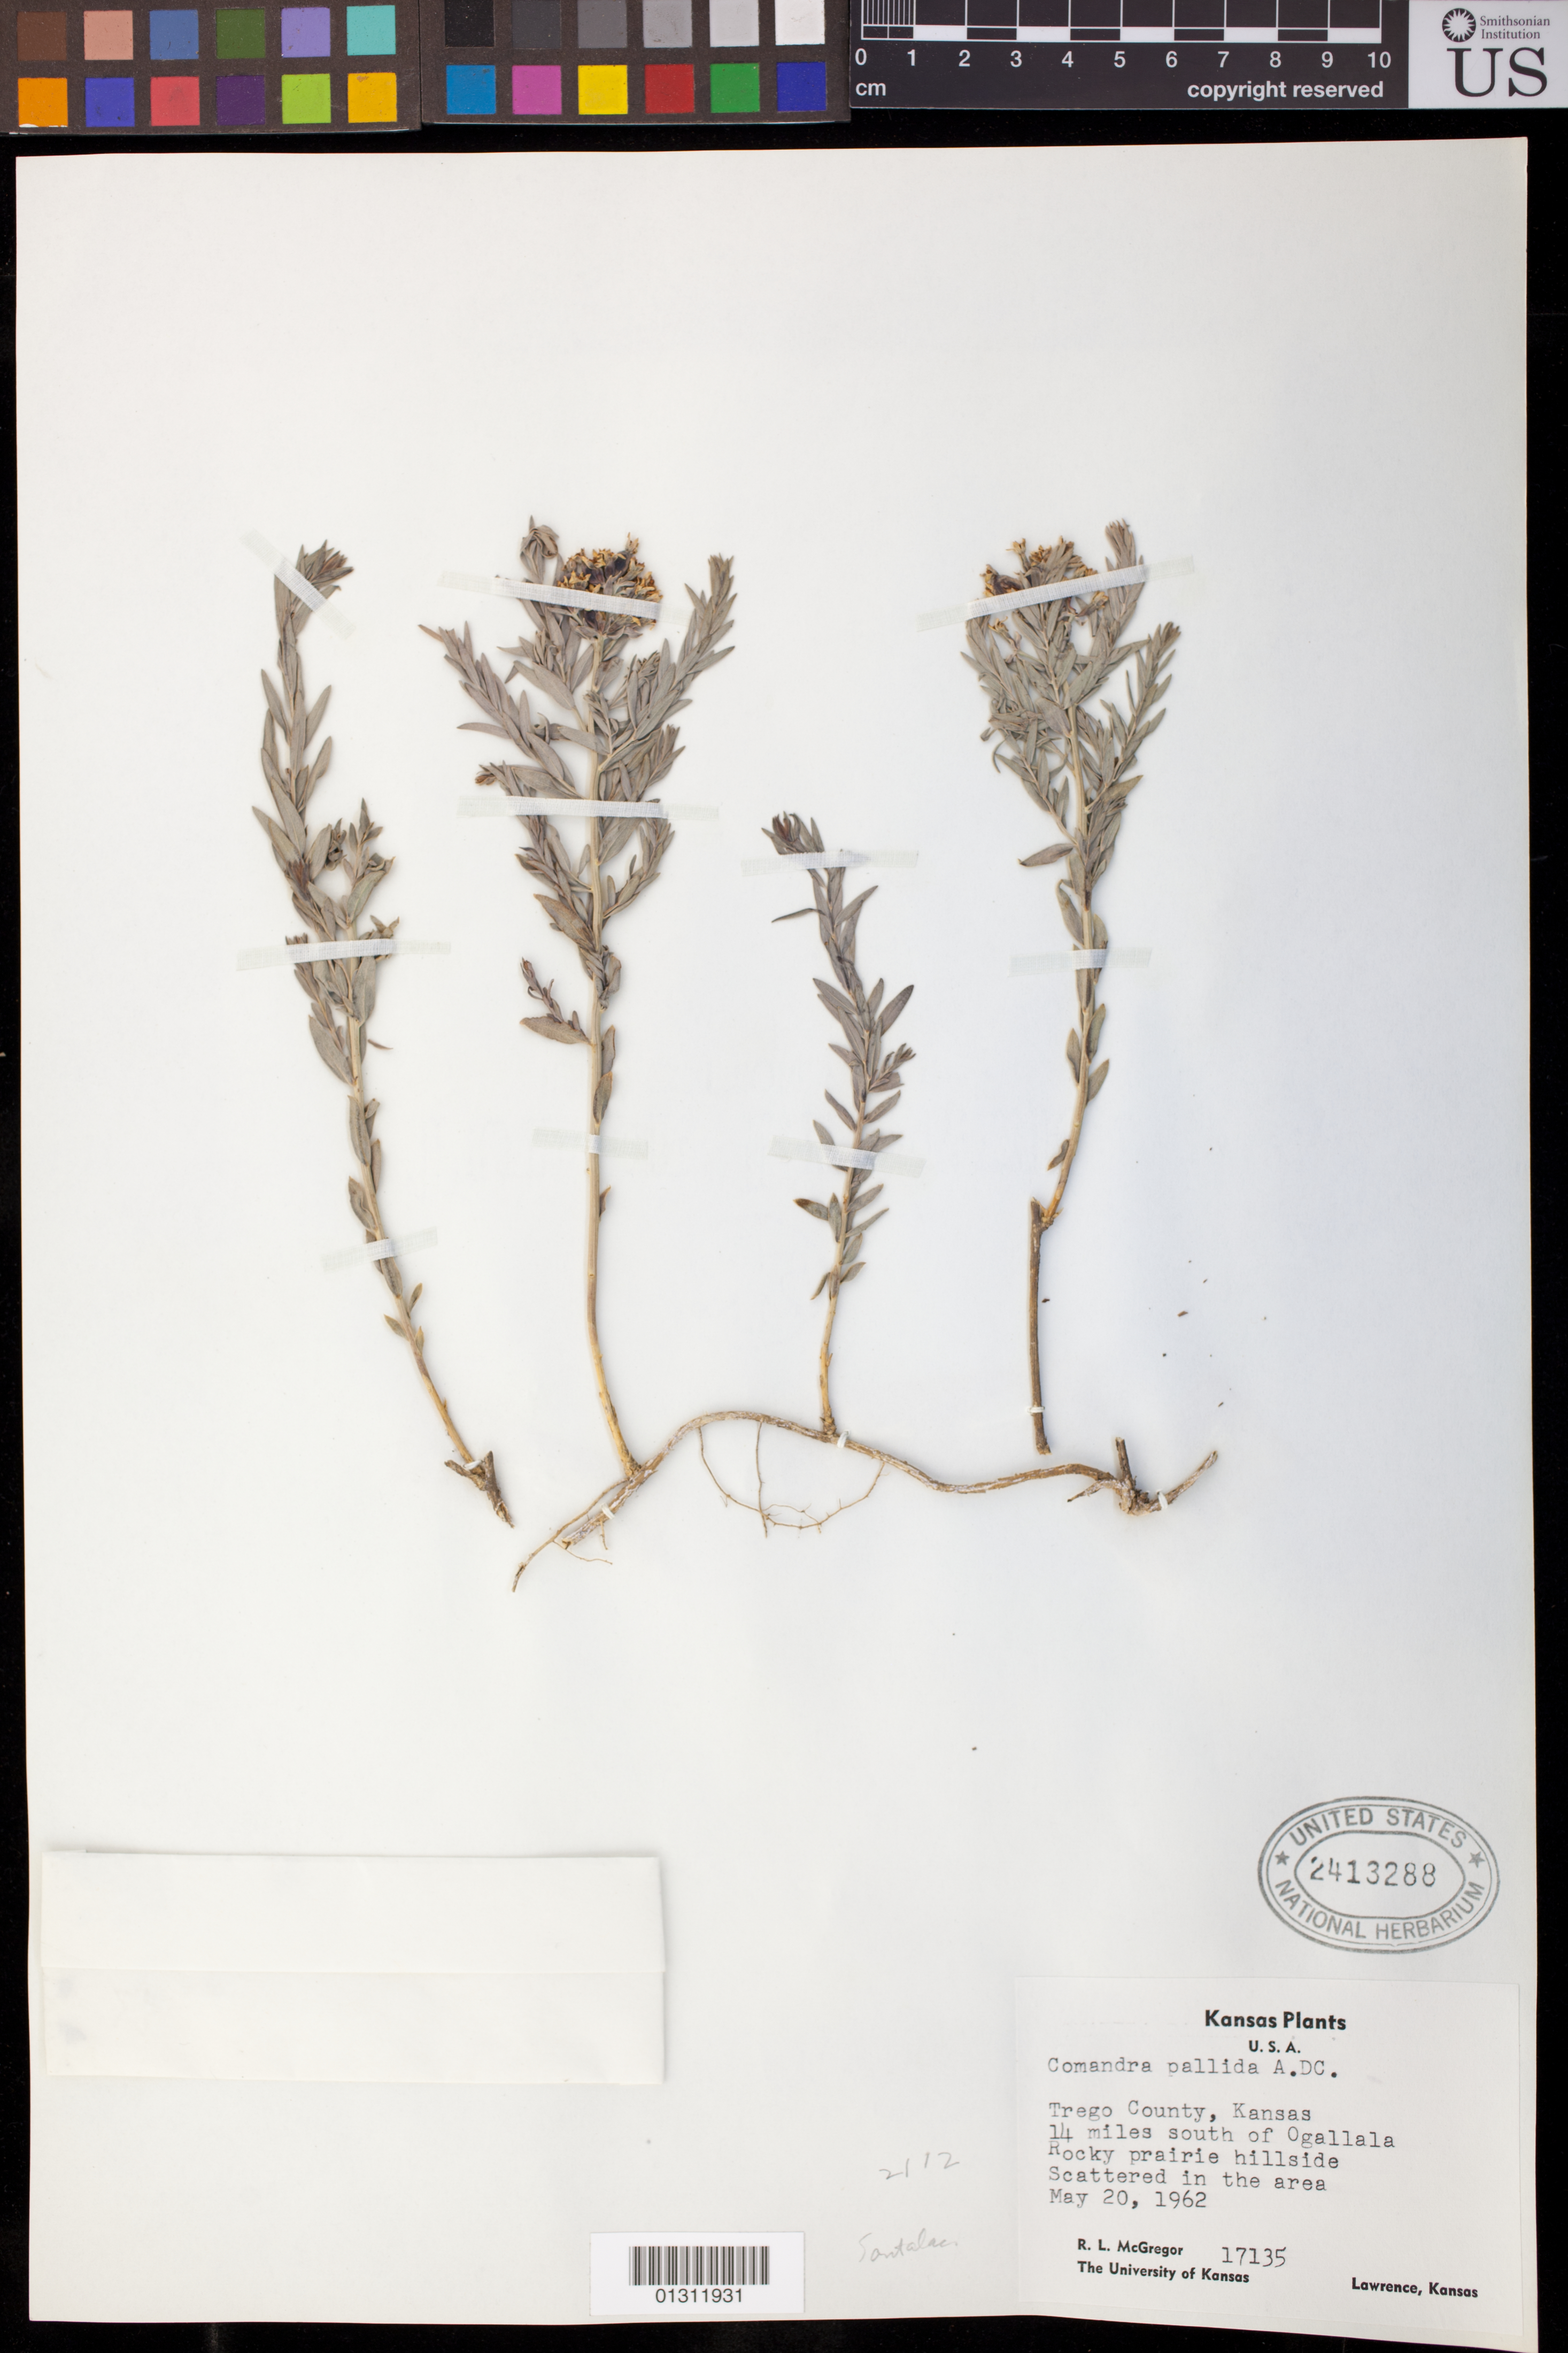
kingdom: Plantae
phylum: Tracheophyta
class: Magnoliopsida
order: Santalales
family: Comandraceae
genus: Comandra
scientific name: Comandra pallida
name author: A. DC.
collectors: R. McGregor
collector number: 17135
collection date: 1962-05-20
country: United States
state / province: Kansas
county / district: Trego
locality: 14 miles south of Ogallala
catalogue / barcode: US 2413288